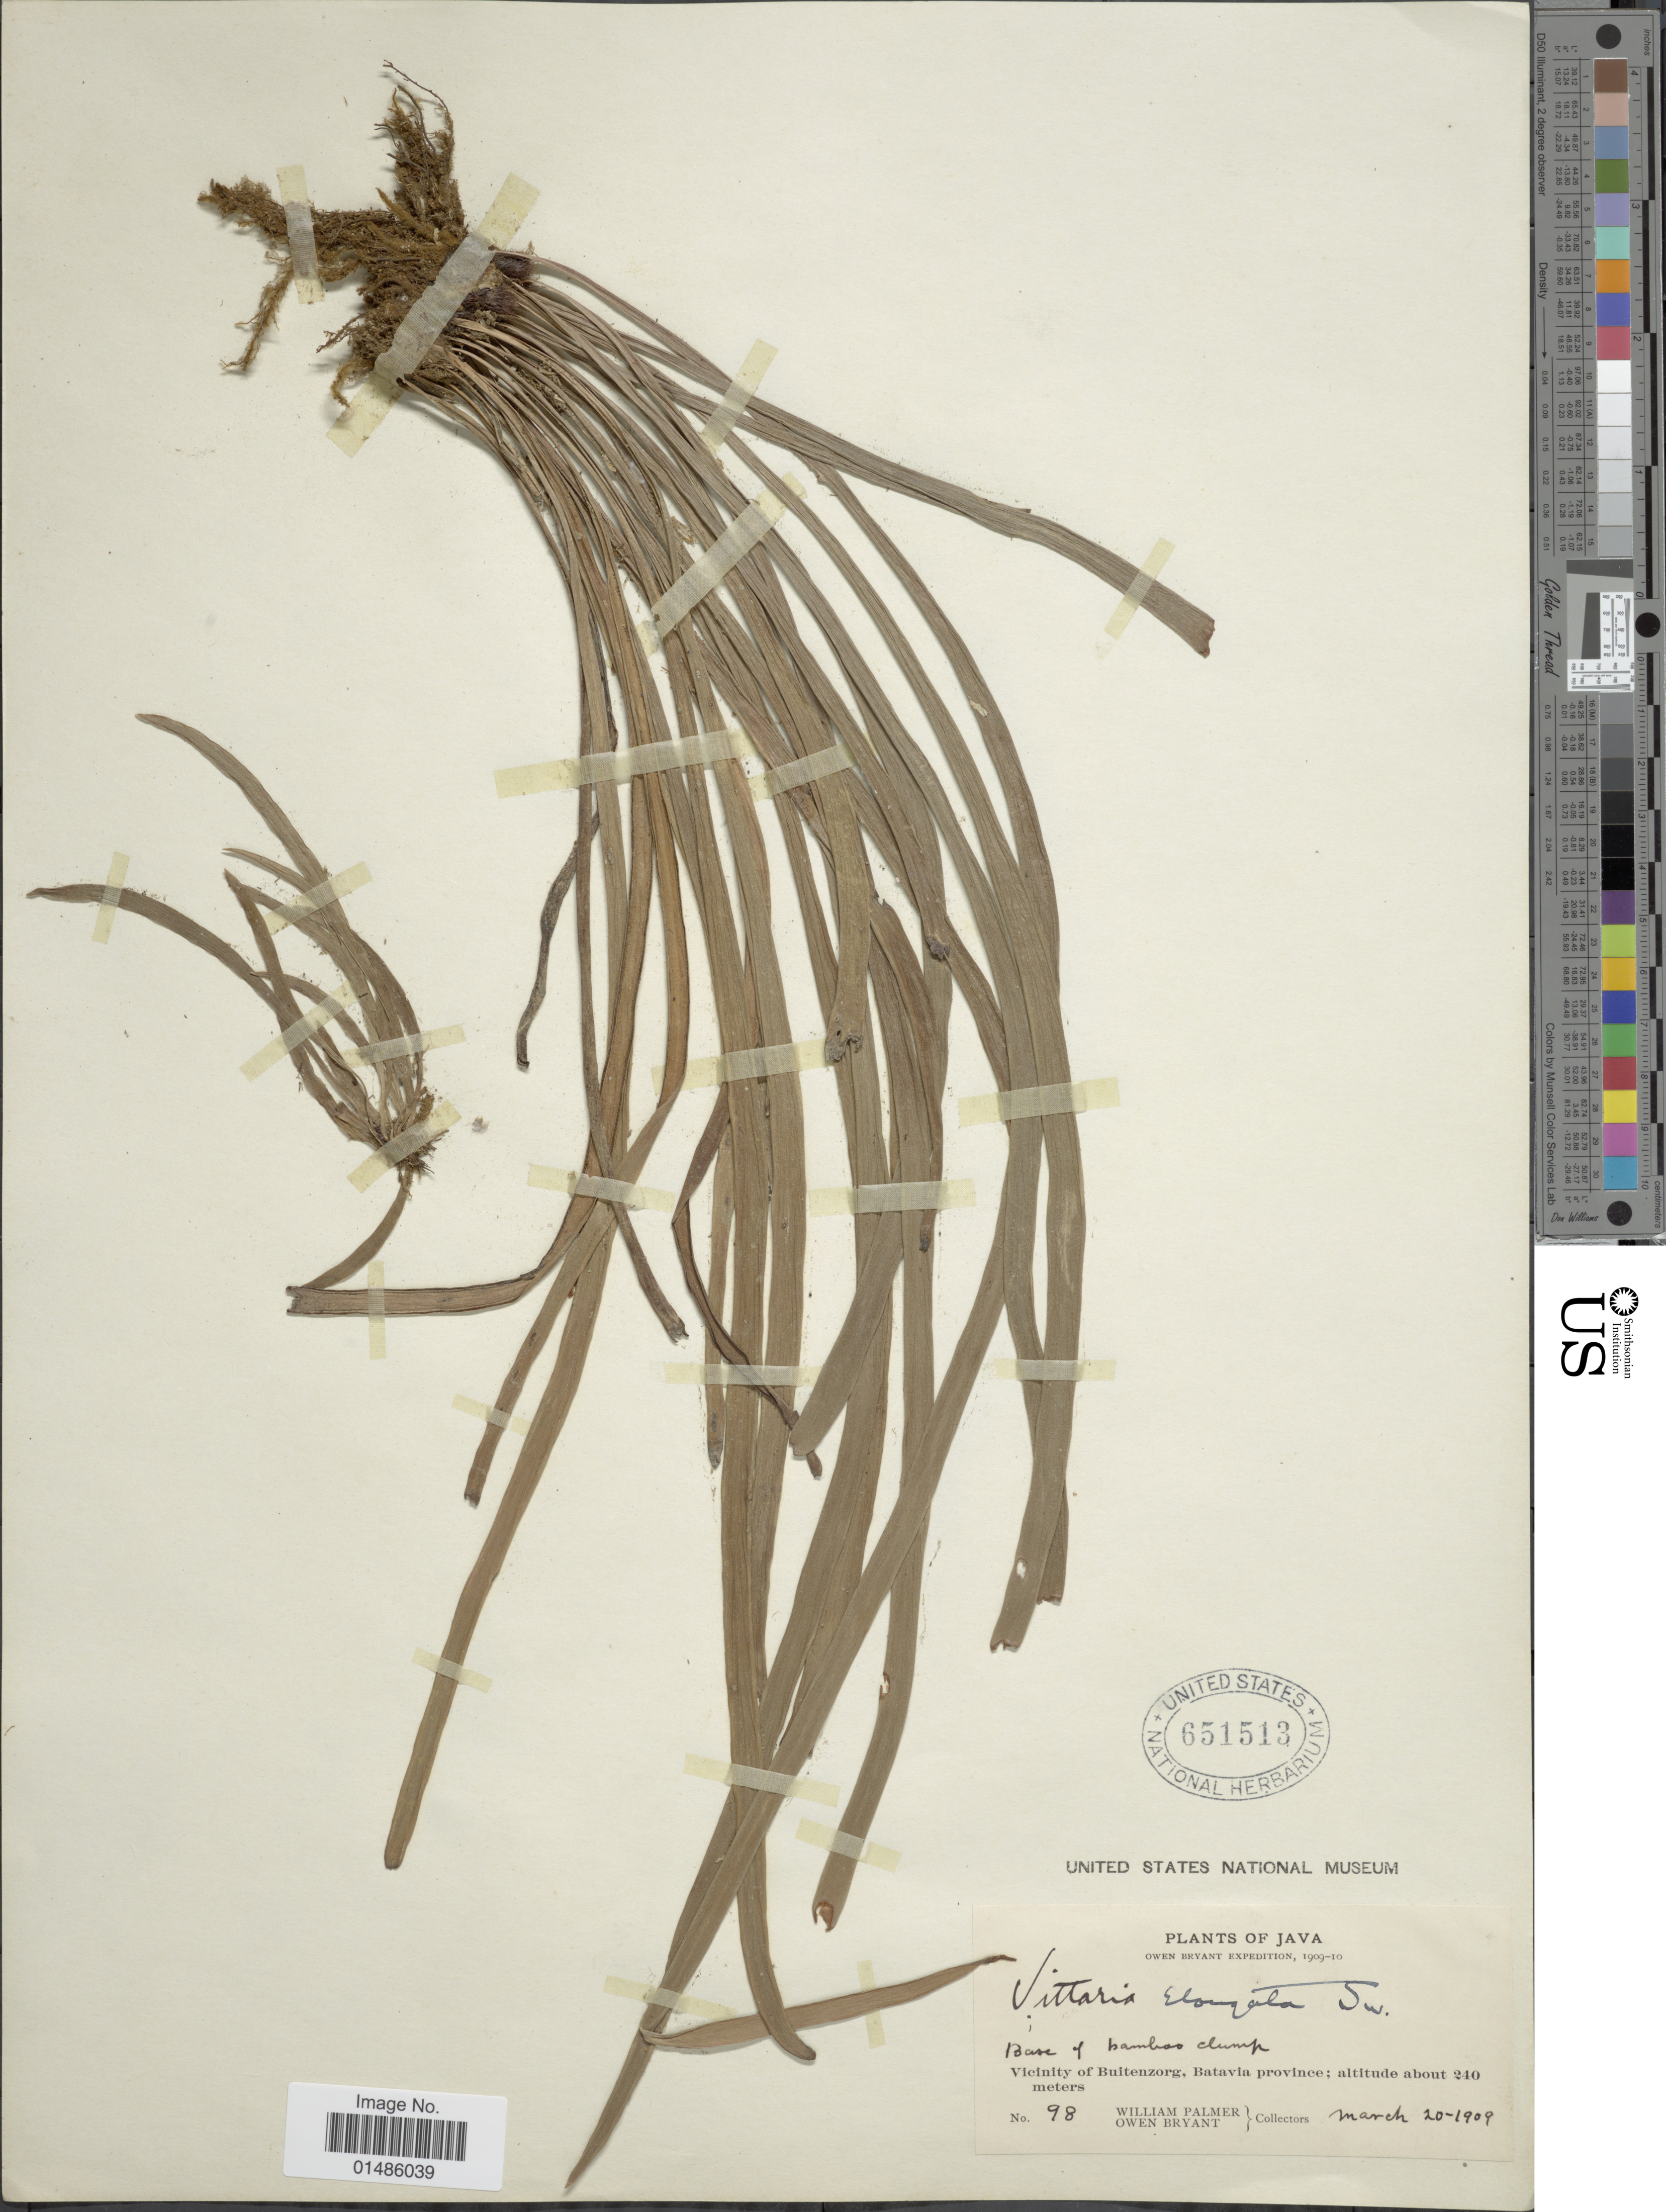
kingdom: Plantae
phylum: Tracheophyta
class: Polypodiopsida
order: Polypodiales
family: Pteridaceae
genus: Haplopteris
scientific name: Haplopteris elongata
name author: (Sw.) Crane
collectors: W. Palmer & O. Bryant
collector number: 98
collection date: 1909-03-20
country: Indonesia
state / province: Java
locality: Vicinity of Buitenzorg, Batavia province.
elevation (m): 240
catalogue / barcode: US 651513